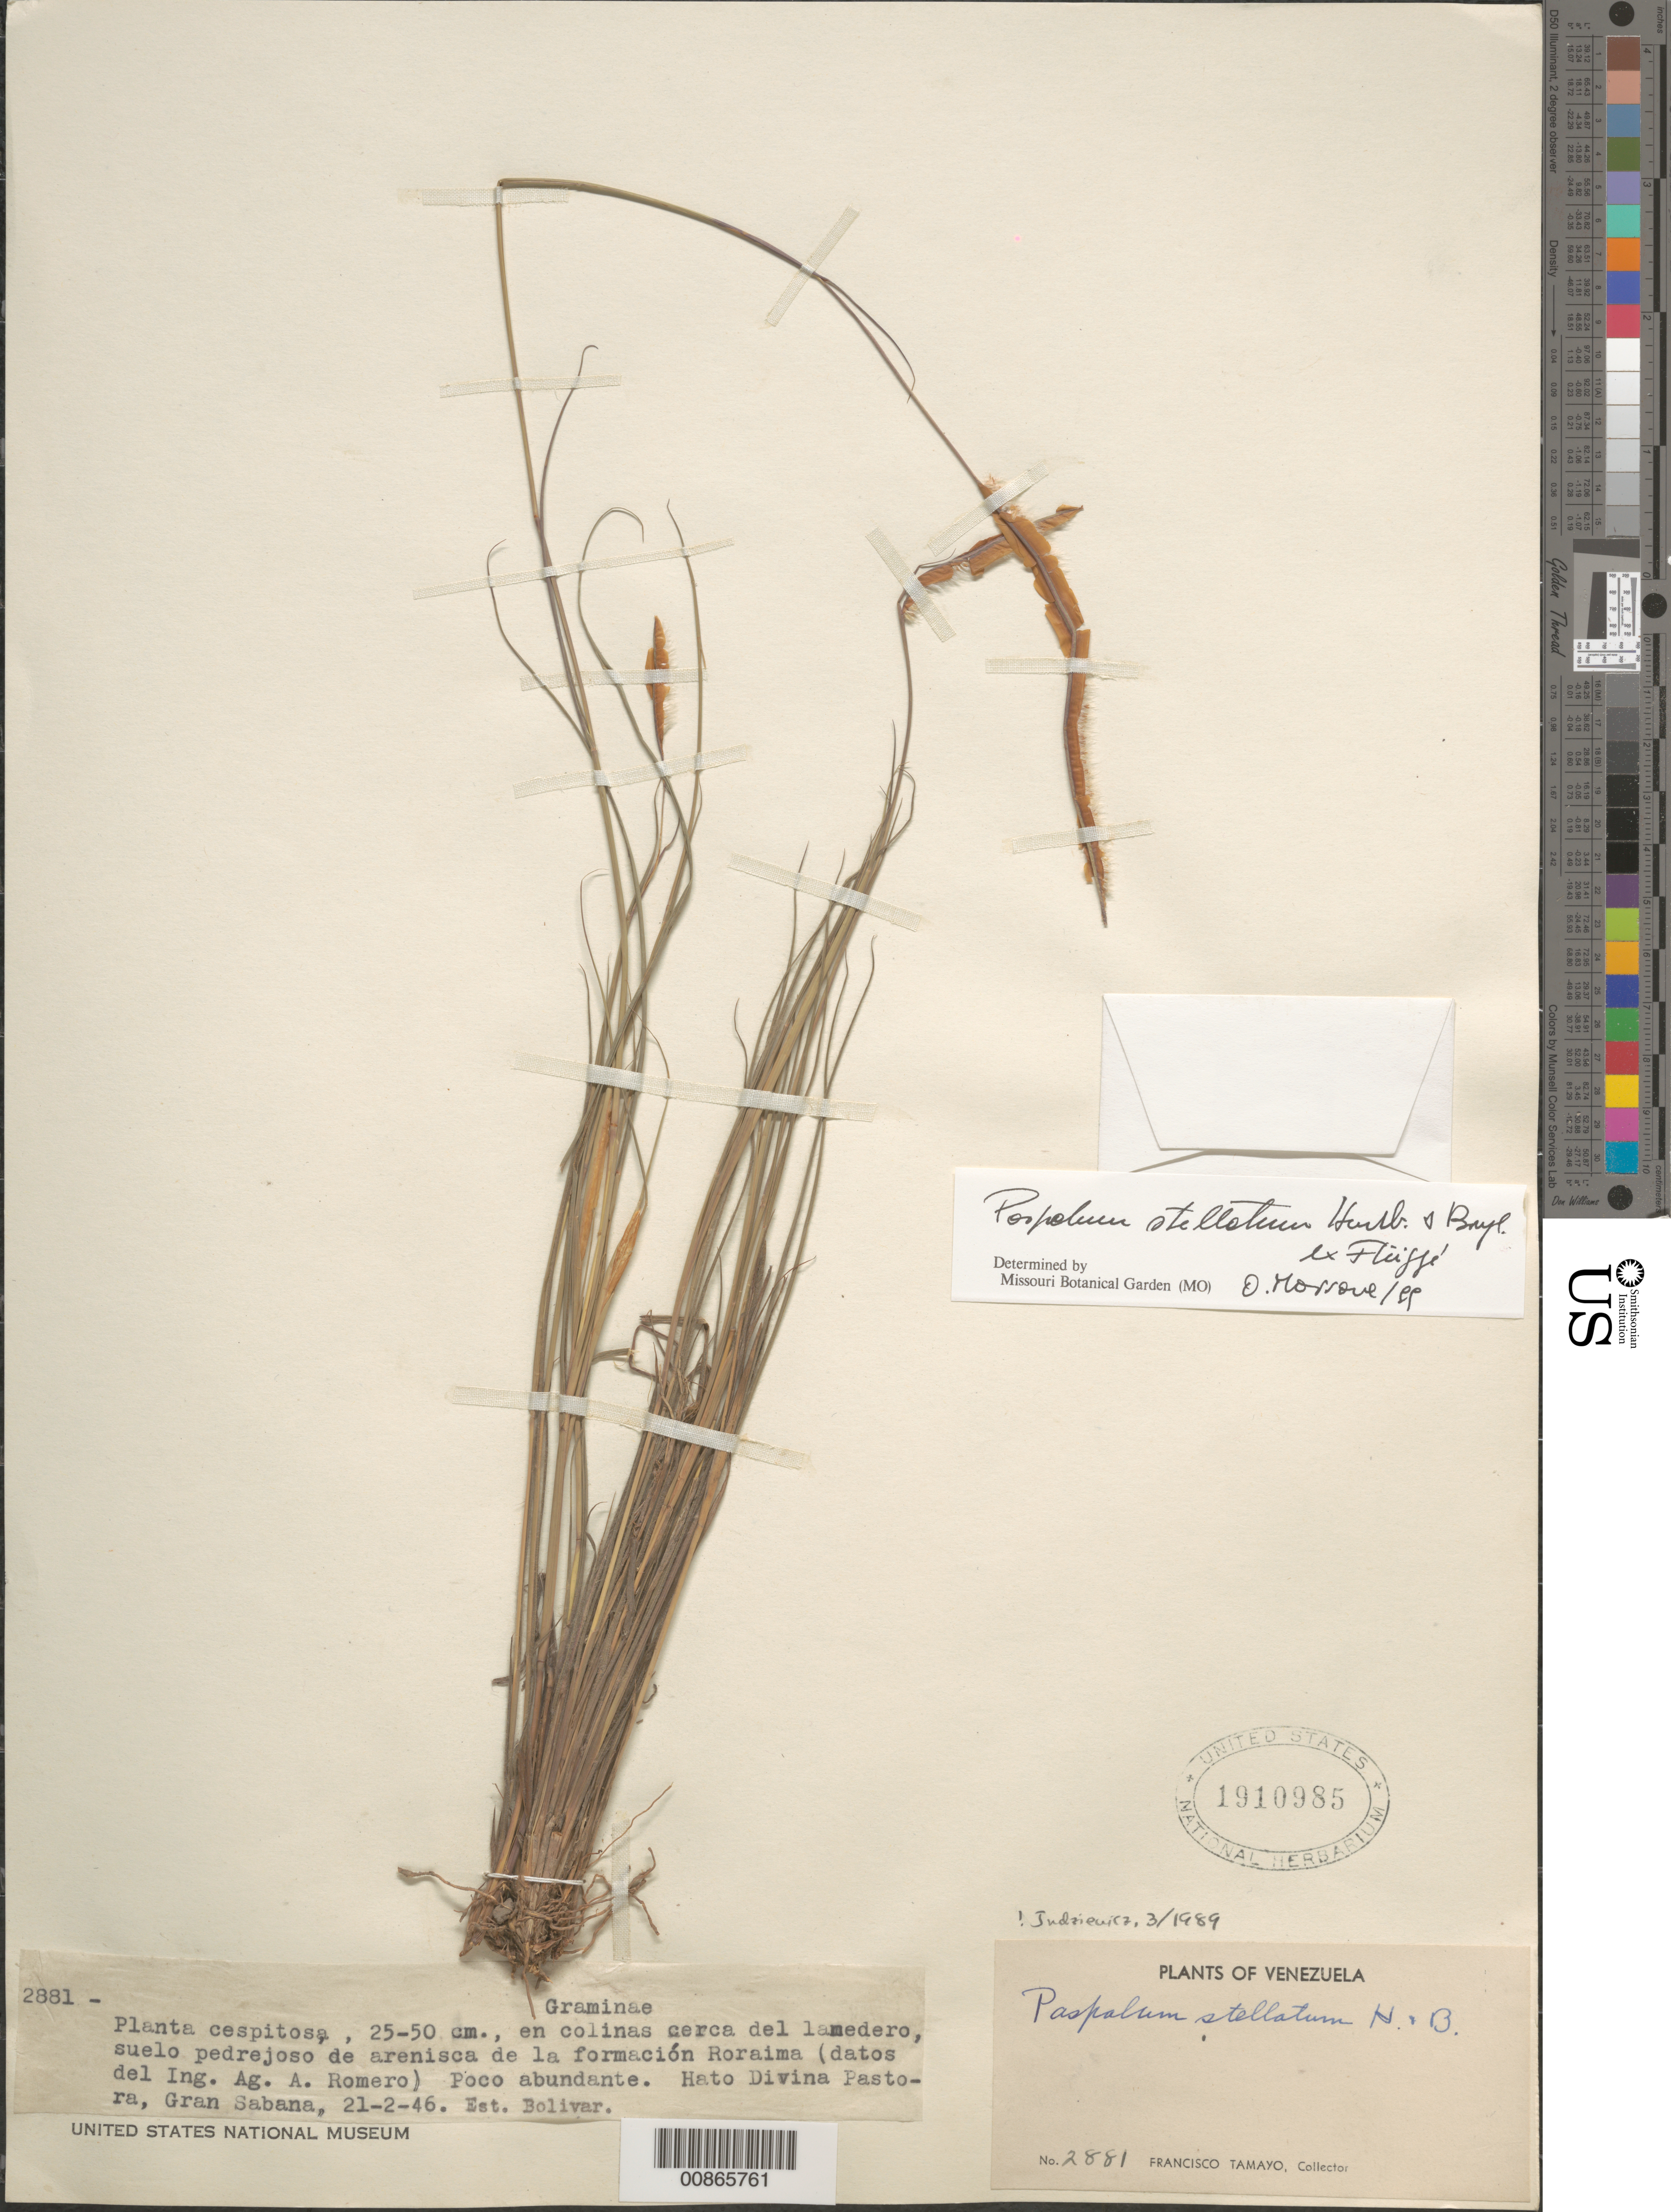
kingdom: Plantae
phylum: Tracheophyta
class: Liliopsida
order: Poales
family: Poaceae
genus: Paspalum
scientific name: Paspalum stellatum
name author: Humb. & Bonpl. ex Flüggé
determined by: Morrone, O. N., (SI), Instituto de Botánica Darwinion (Argentina)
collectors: F. Tamayo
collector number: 2881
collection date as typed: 21-Feb-46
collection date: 1946-02-21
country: Venezuela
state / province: Bolívar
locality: Gran Sabana, Hato Divina Pastora, Roraima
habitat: Colinas cerca del lamedero, suelo pedrejoso de arenisca de la formacion Roraima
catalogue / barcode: US 1910985